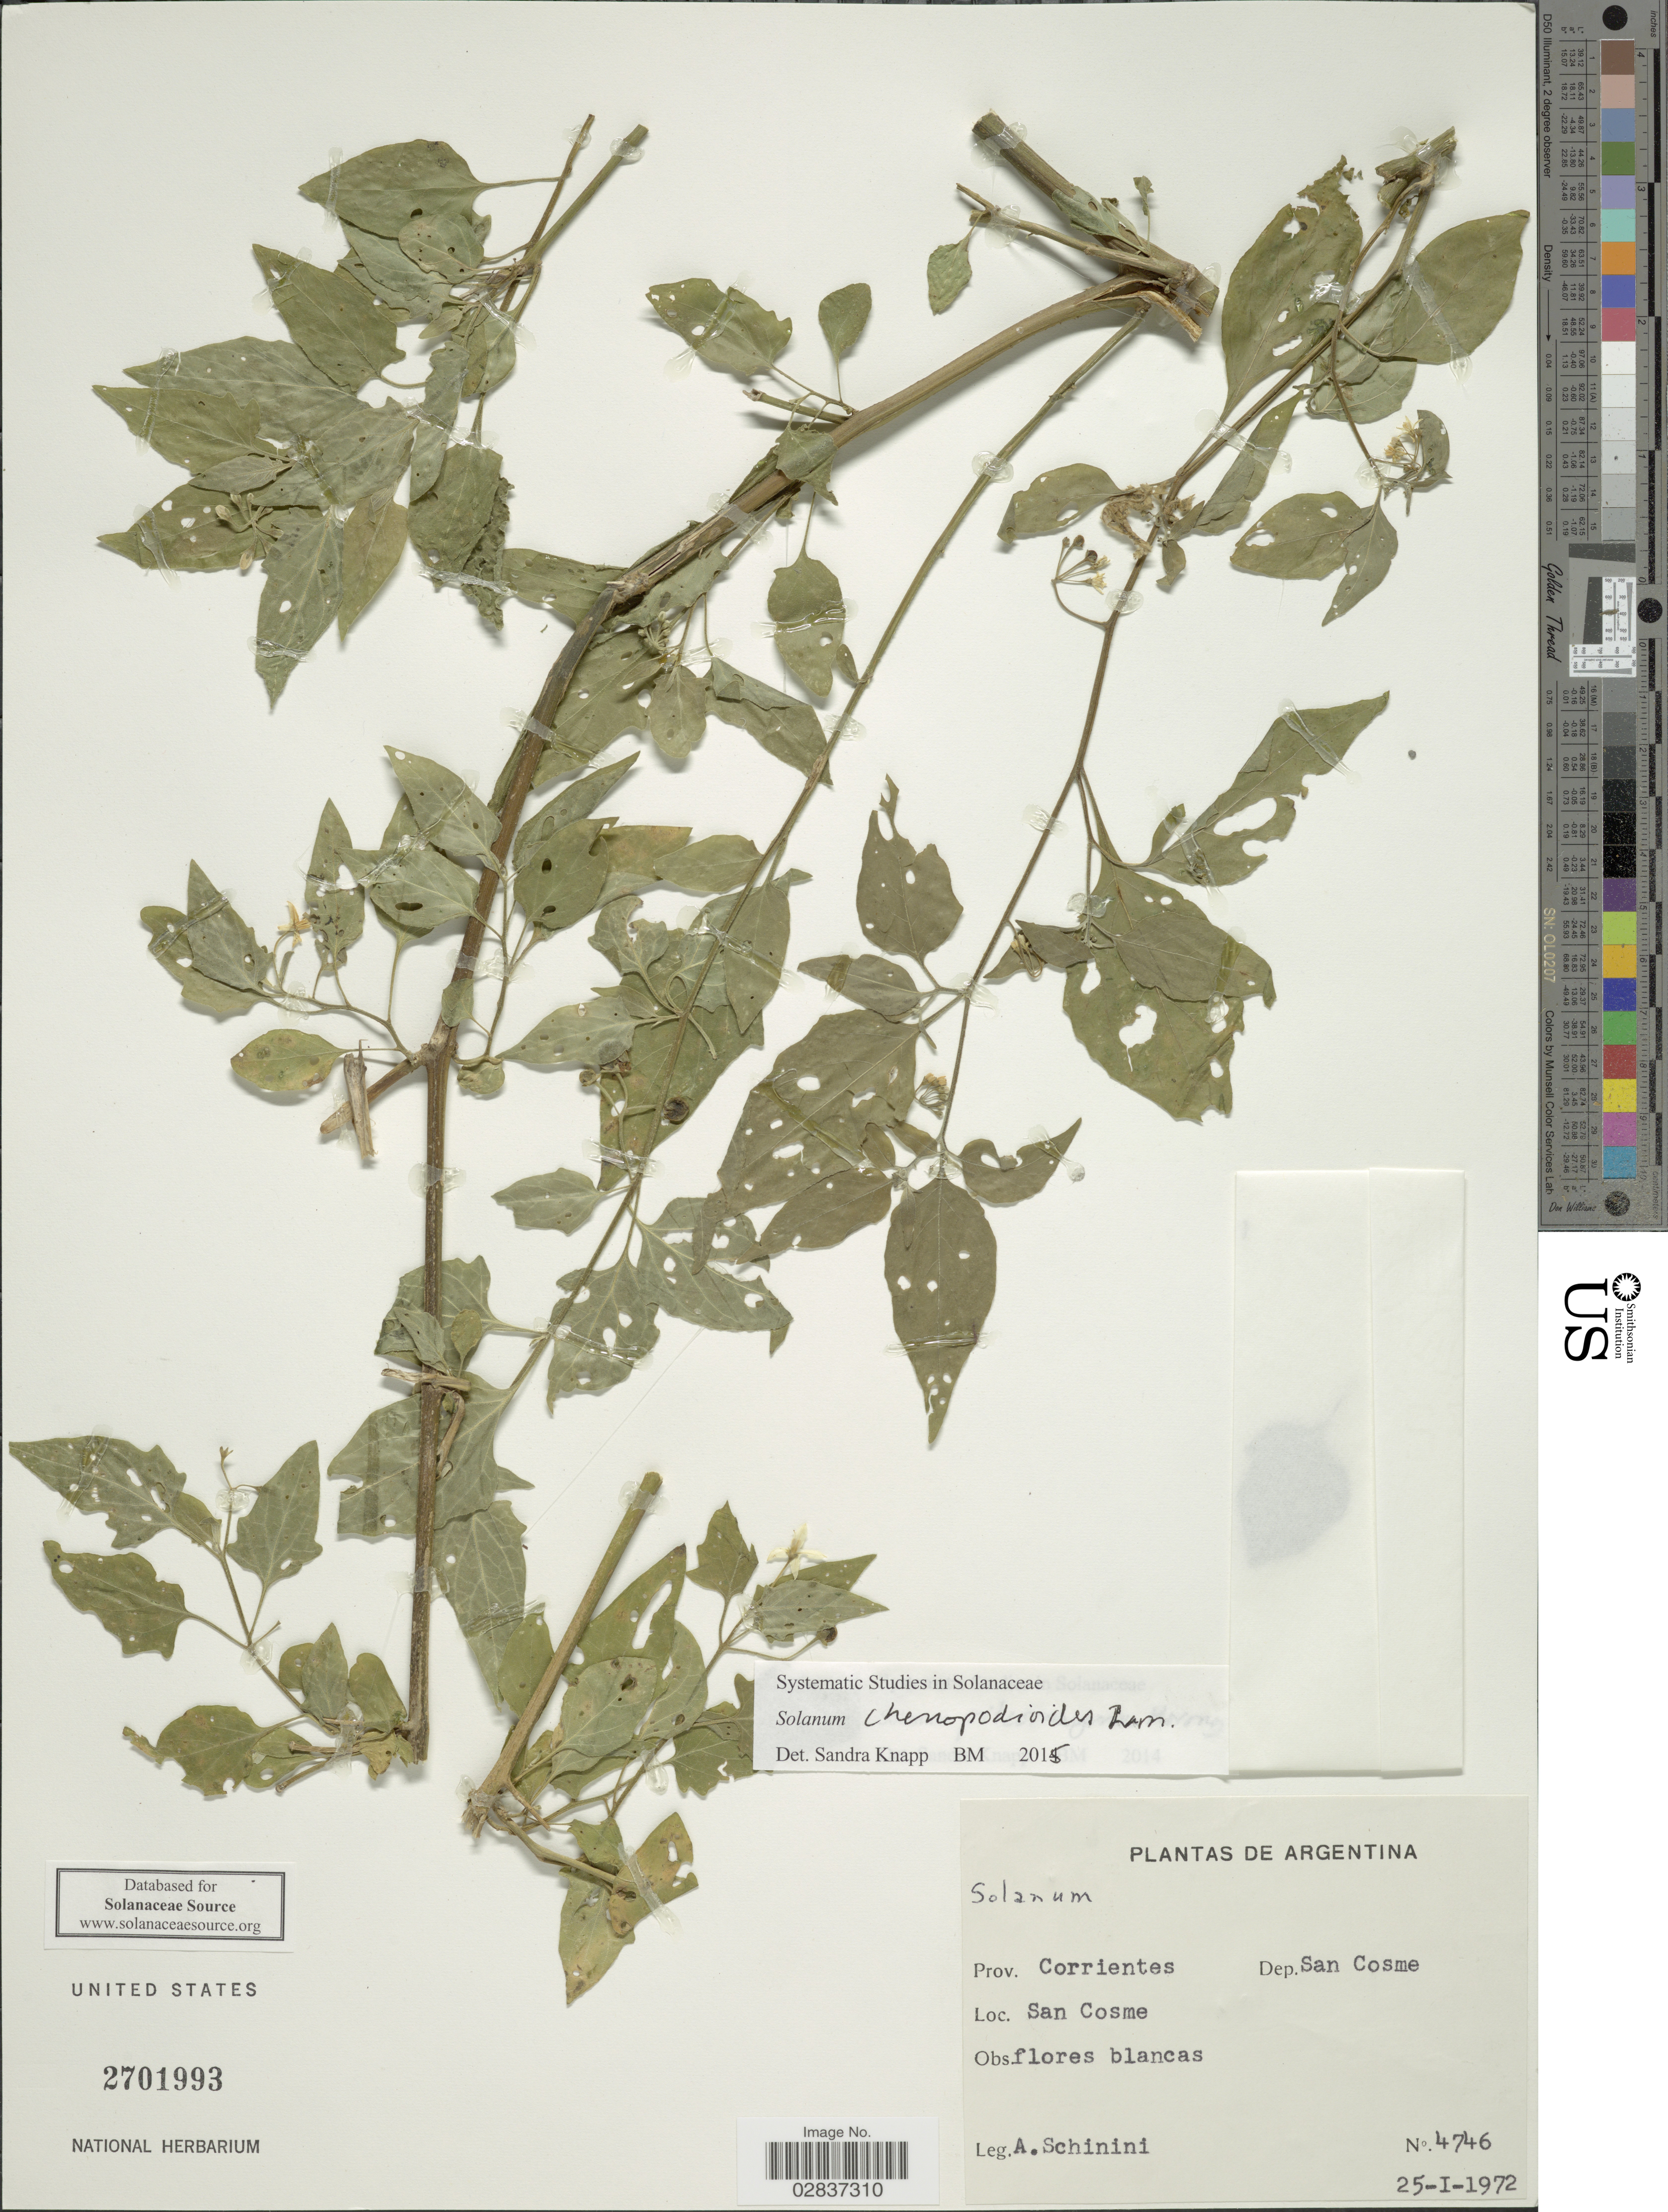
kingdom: Plantae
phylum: Tracheophyta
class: Magnoliopsida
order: Solanales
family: Solanaceae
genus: Solanum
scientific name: Solanum gracilius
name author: Herter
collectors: A. Schinini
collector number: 4746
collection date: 1972-01-25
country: Argentina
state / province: Corrientes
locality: Prov. Corrientes, Dep. San Cosme, San Cosme.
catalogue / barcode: US 2701993